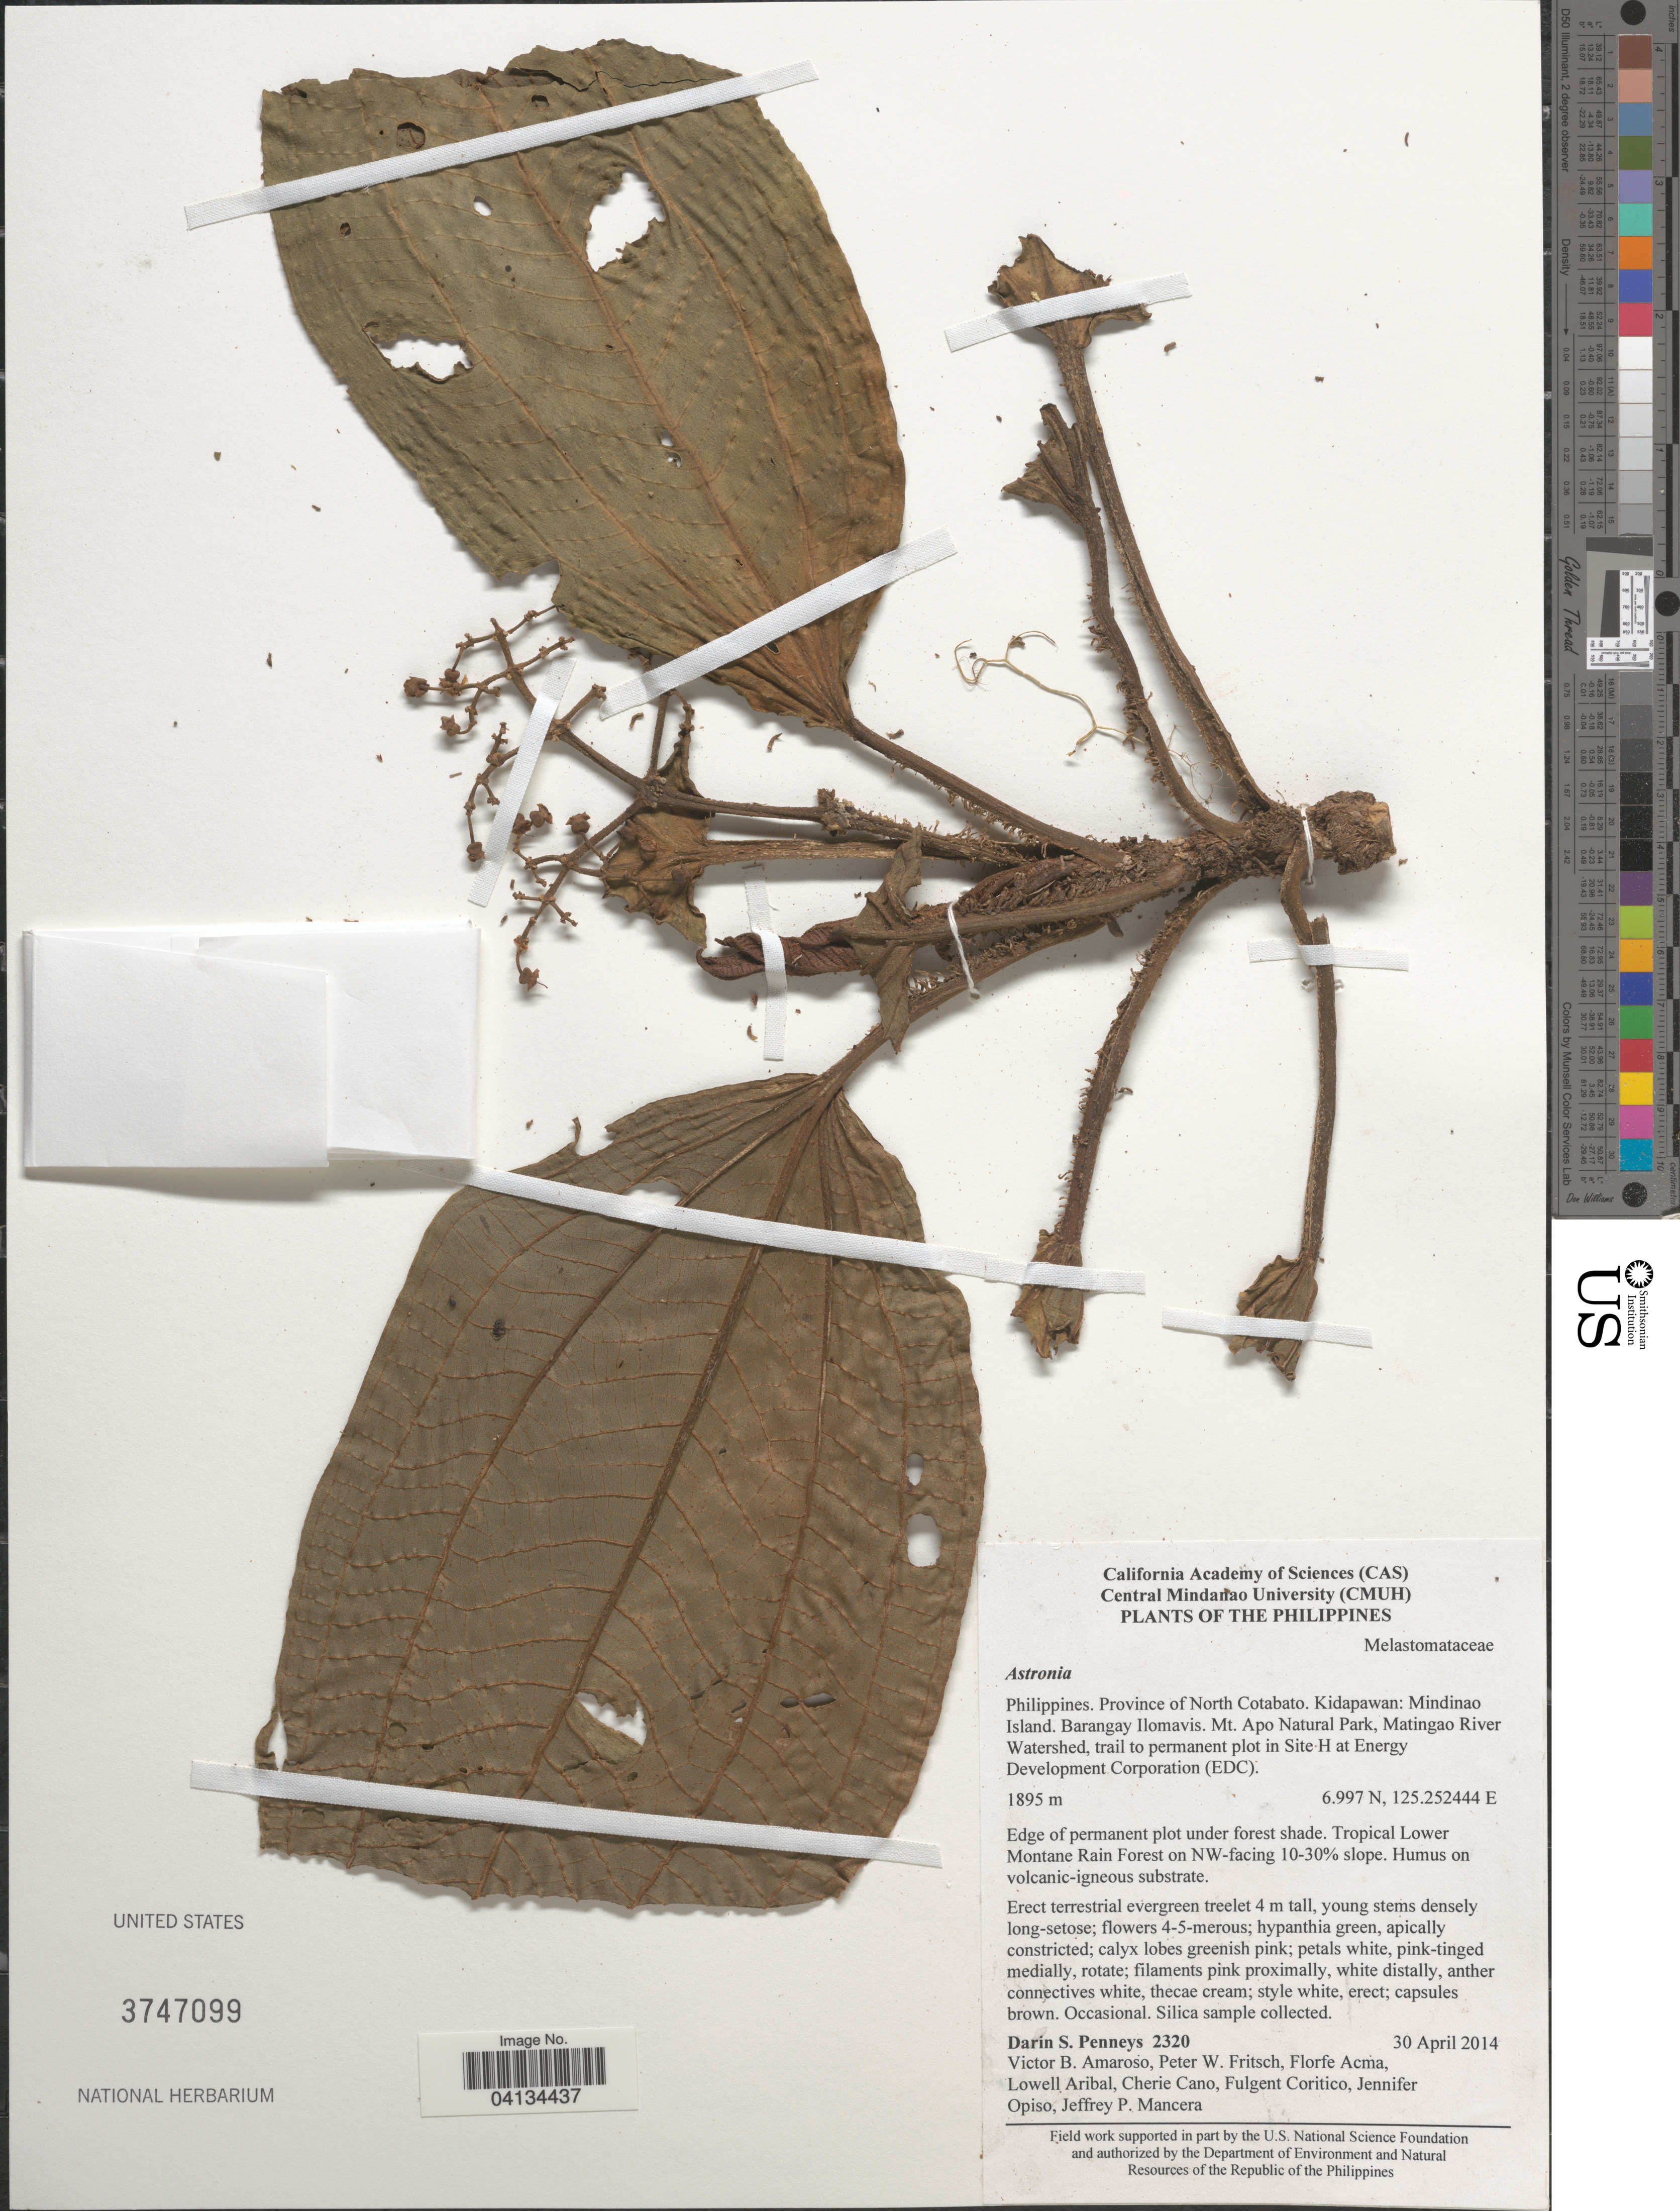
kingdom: Plantae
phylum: Tracheophyta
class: Magnoliopsida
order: Myrtales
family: Melastomataceae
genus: Astronia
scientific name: Astronia sp.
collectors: D. S. Penneys, V. Amoroso, P. W. Fritsch, F. Acma & et al.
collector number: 2320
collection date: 2014-04-30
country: Philippines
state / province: Soccsksargen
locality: Province of North Cotabato. Kidapawan: Mindinao Island. Barangay Ilomavis. Mt. Apo Natural Park, Matingao River Watershed, trail to permanent plot in Site H at Energy Development Corporation (EDC). Tropical Lower Montane Rain Forest on NW-facing 10-30% slope.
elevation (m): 1895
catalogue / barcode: US 3747099